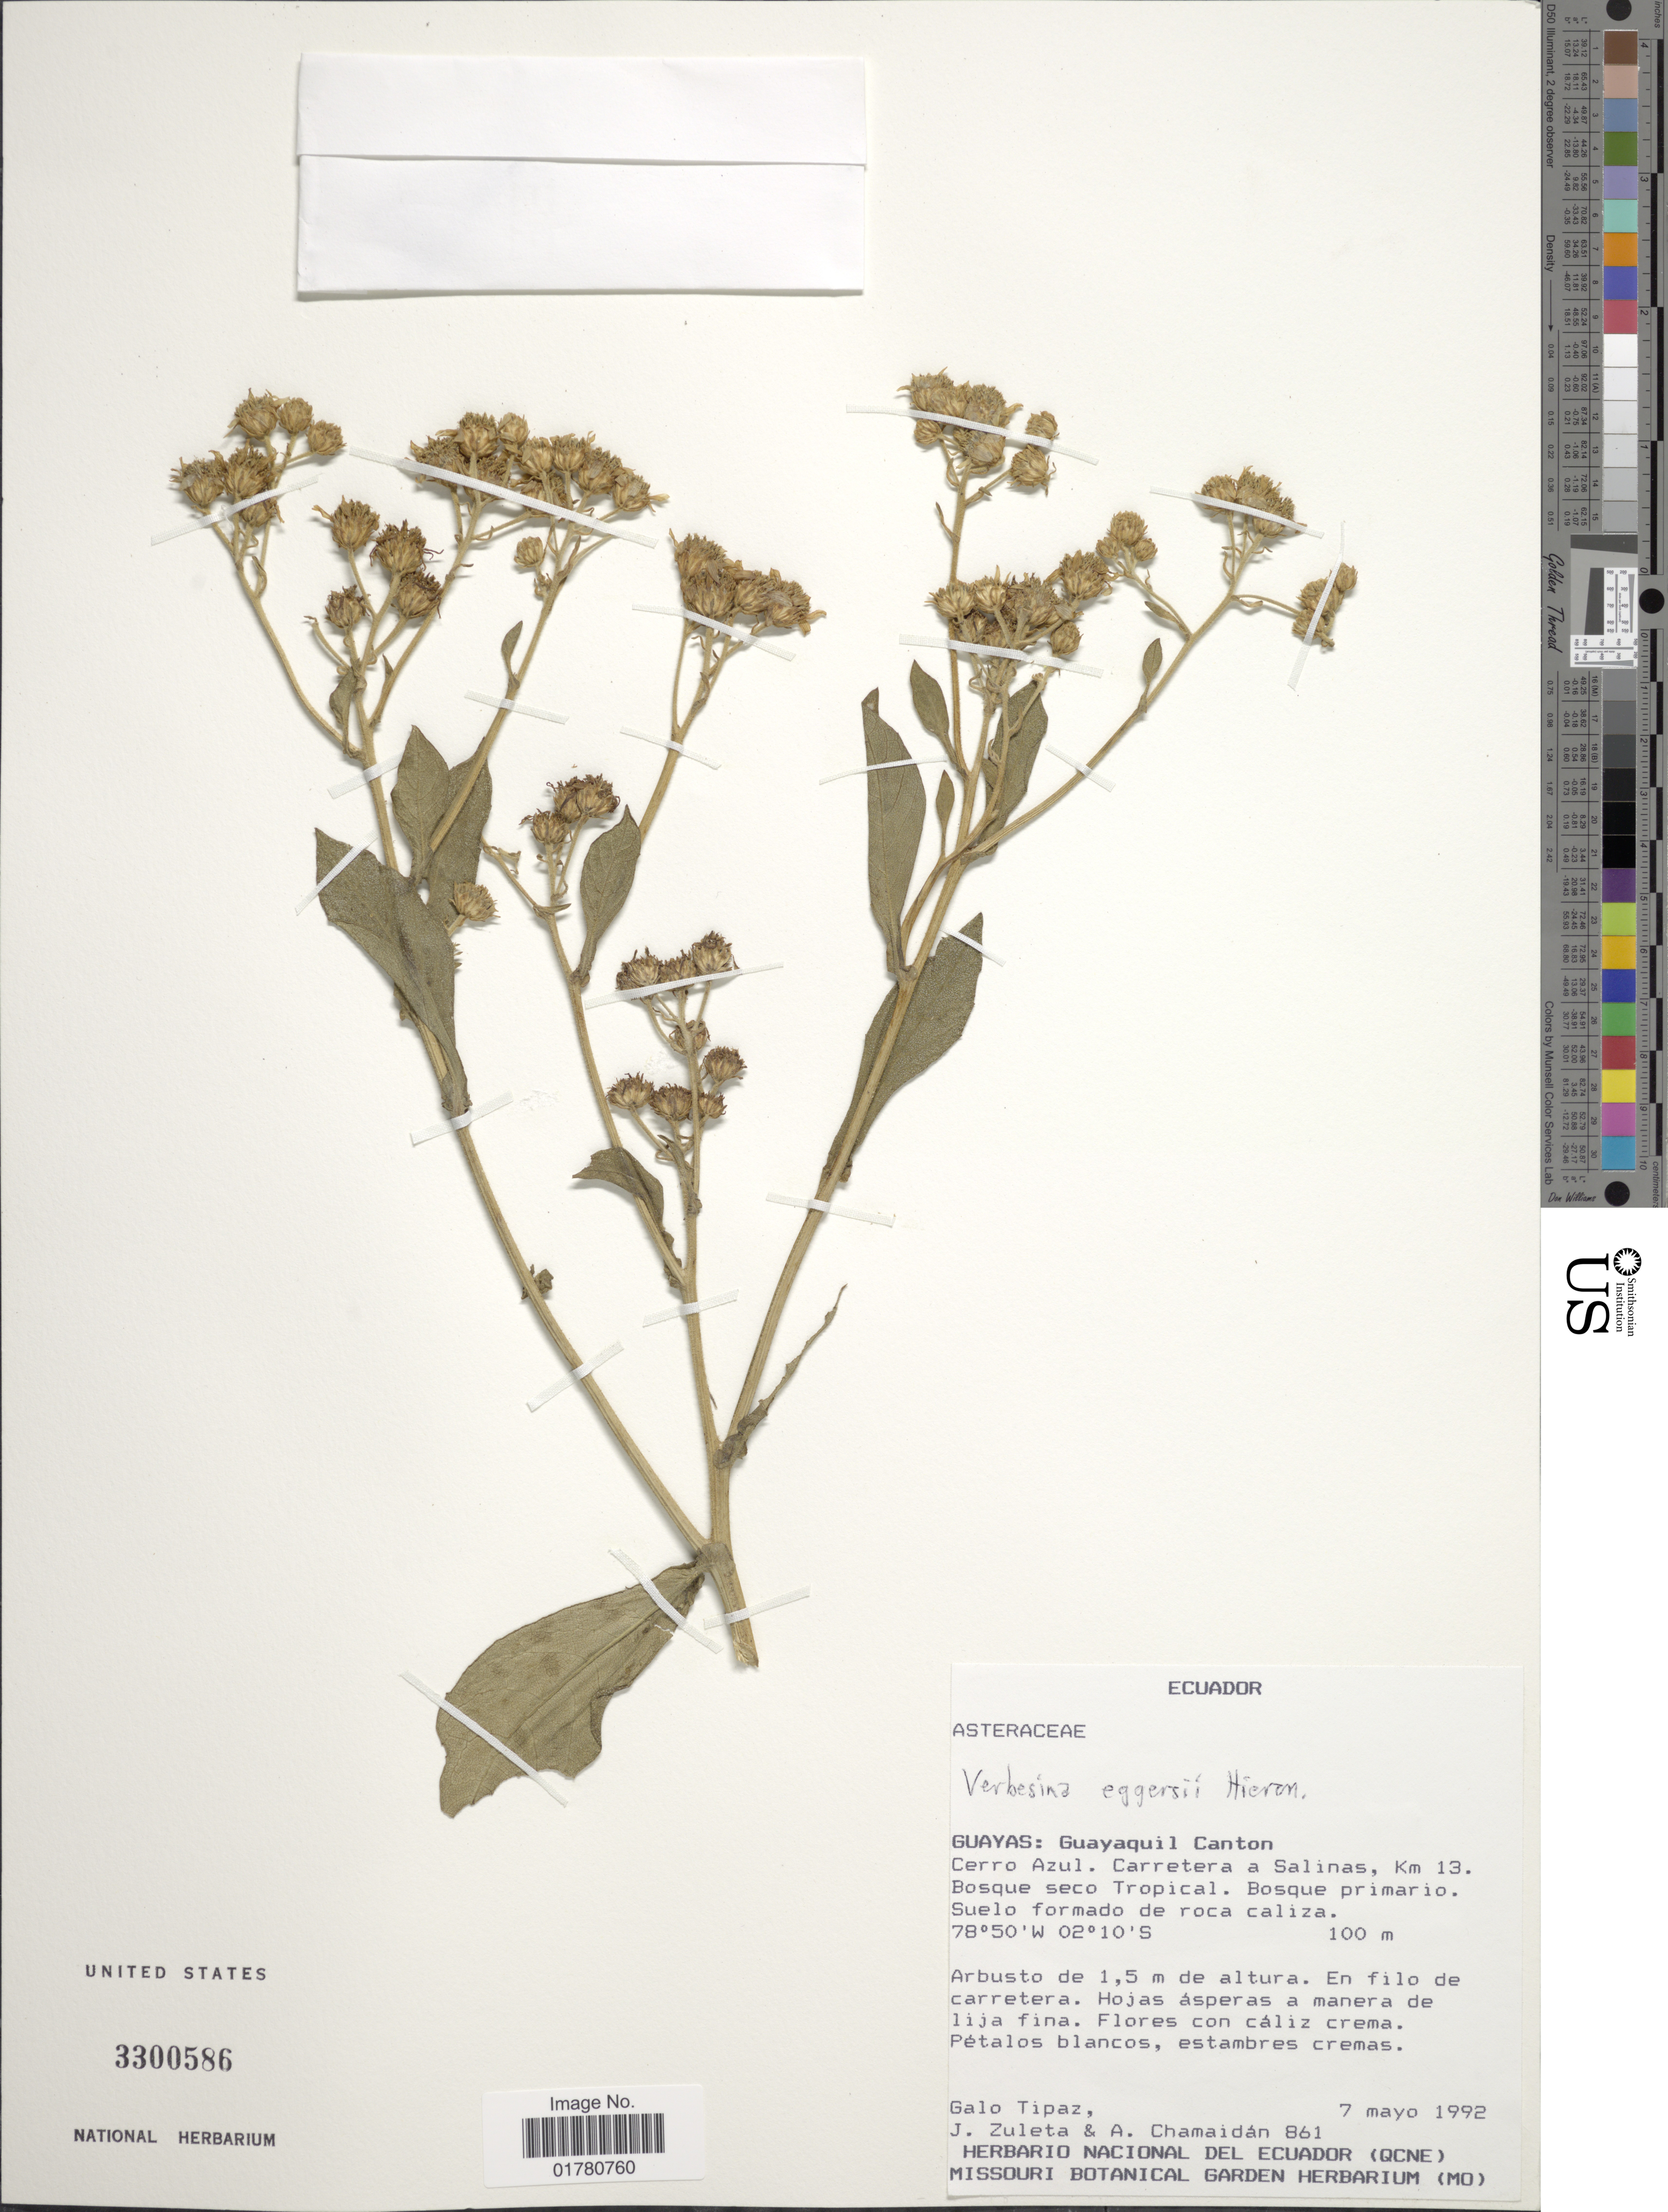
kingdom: Plantae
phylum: Tracheophyta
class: Magnoliopsida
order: Asterales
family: Asteraceae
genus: Verbesina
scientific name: Verbesina eggersii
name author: Hieron.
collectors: G. Tipaz, J. Zuleta & A. Chamaidán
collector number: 861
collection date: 1992-05-07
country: Ecuador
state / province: Guayas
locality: Guayaquil Canyon, Cerro Azul. Carretera a Salinas, Km 13.Bosque seco Tropical. Bosque primario. Suelo formado de roca caliza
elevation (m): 100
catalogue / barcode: US 3300586